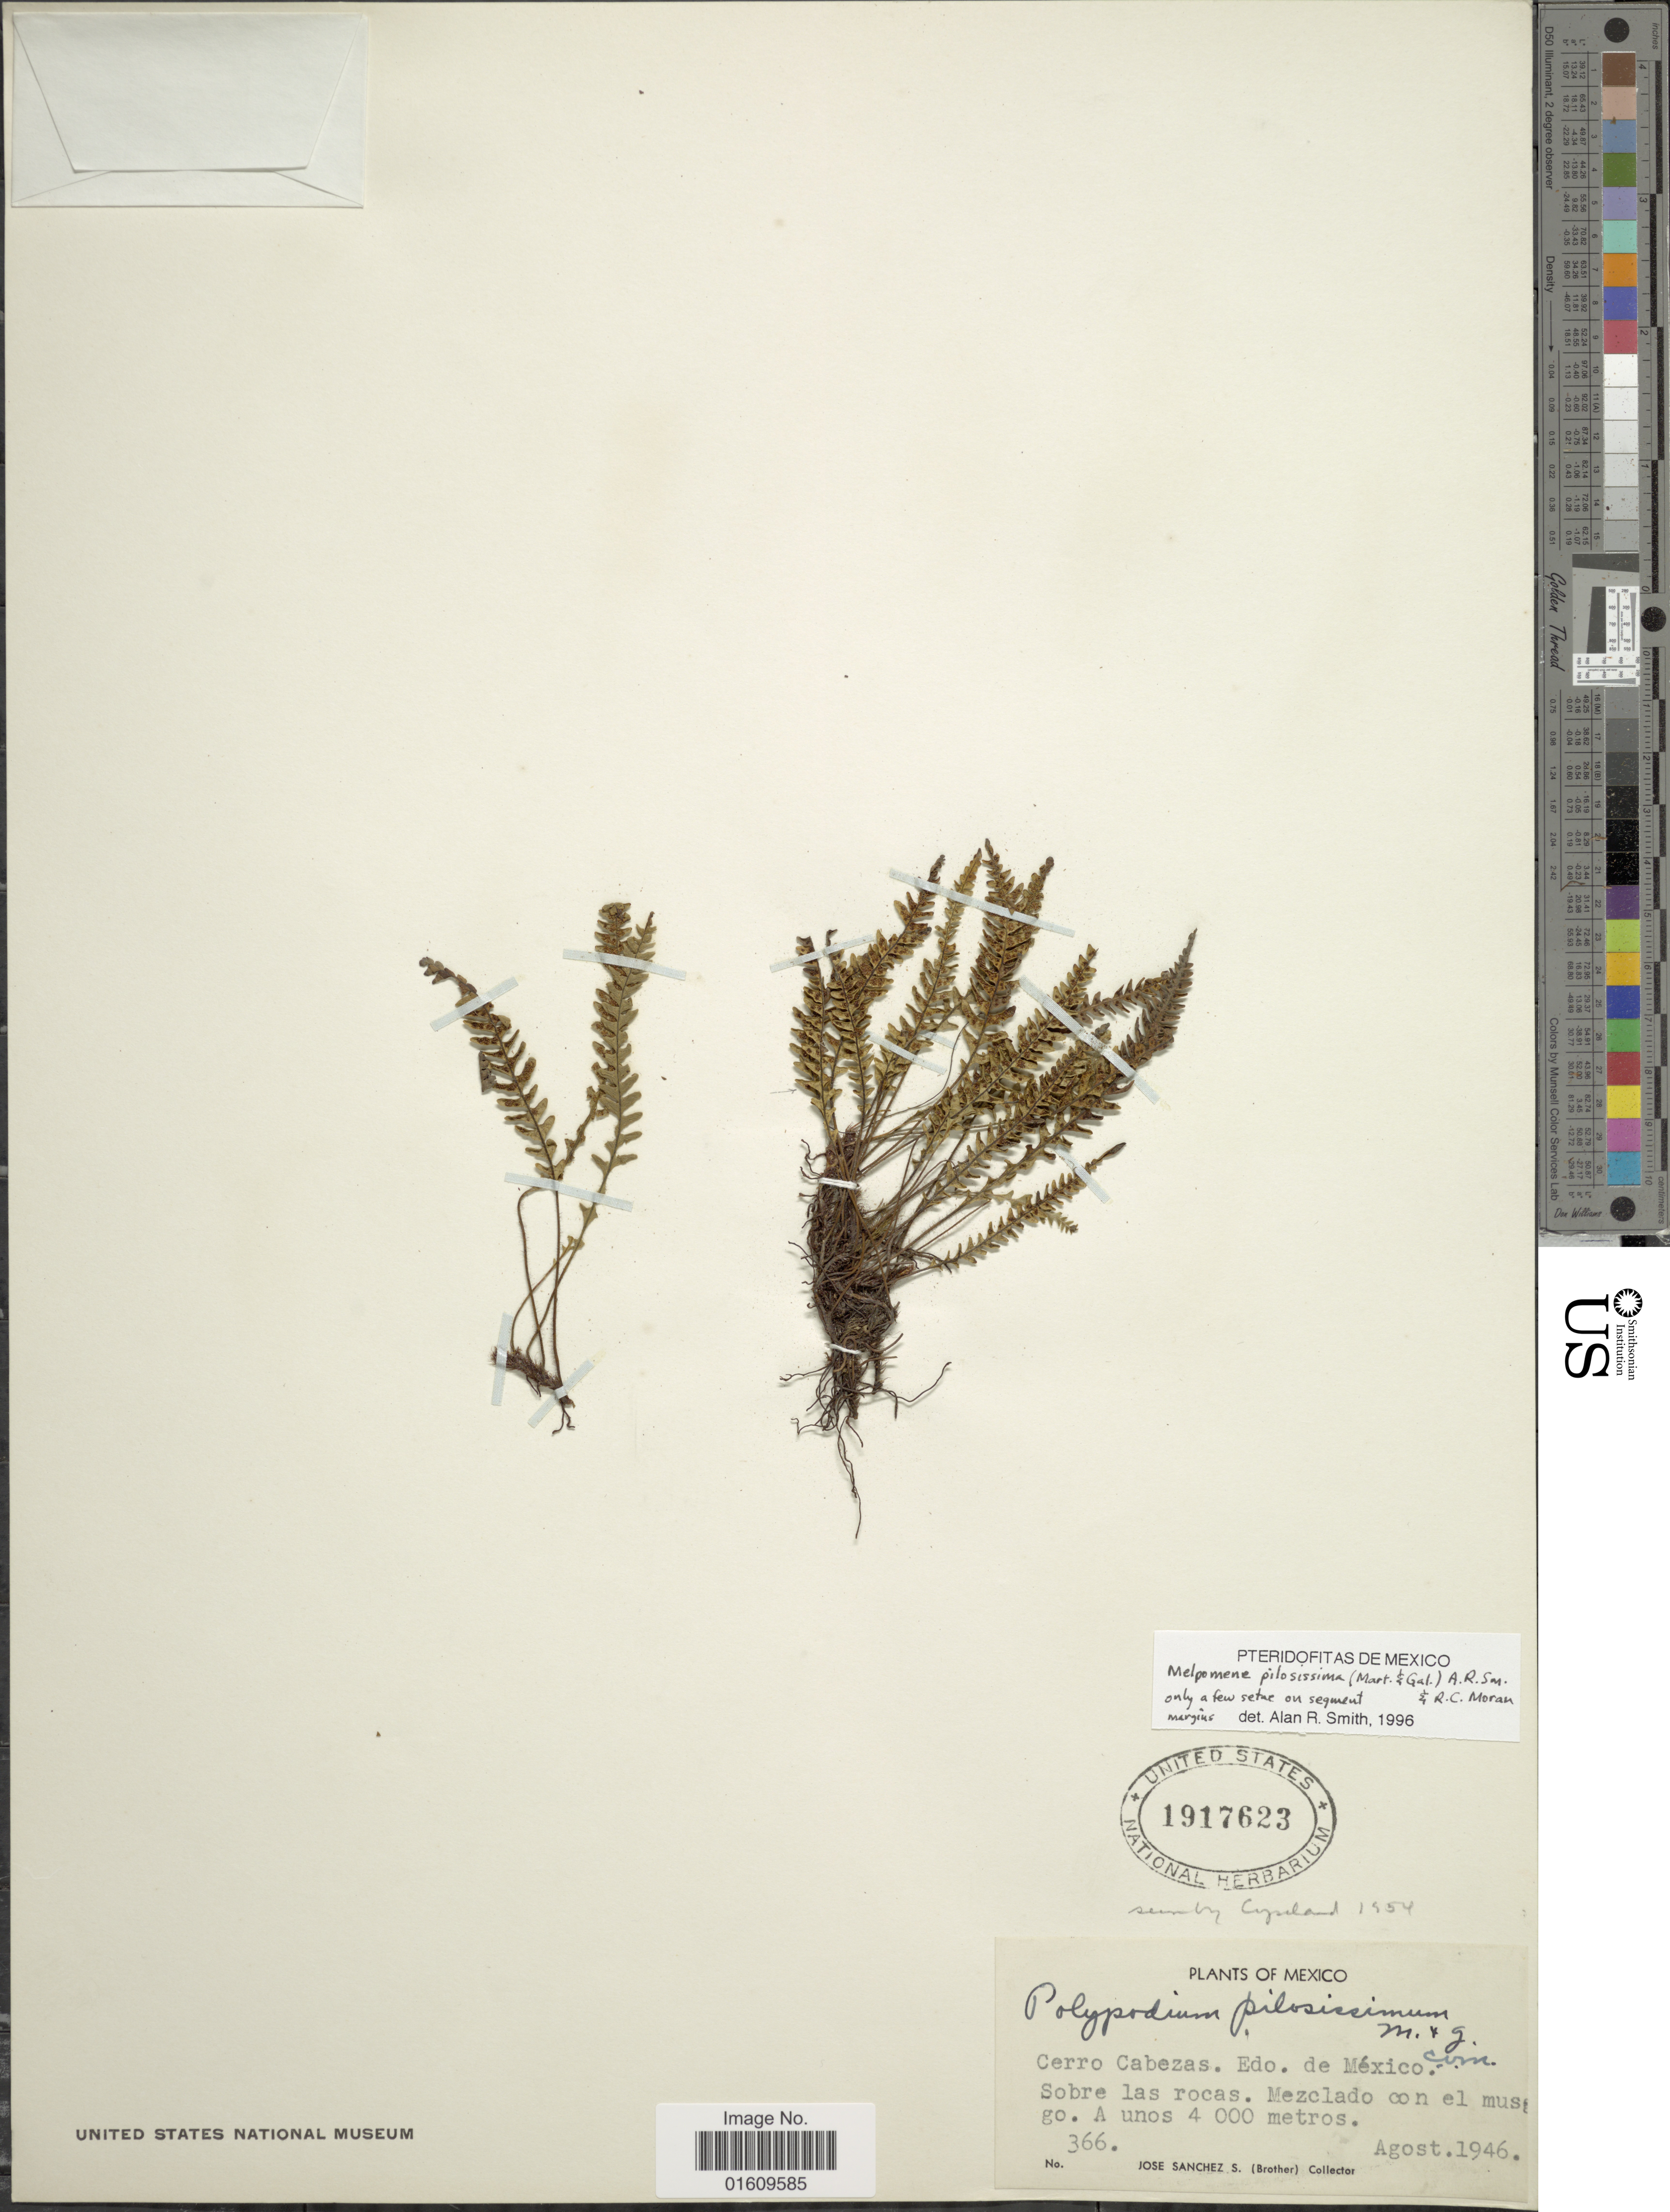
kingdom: Plantae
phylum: Tracheophyta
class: Polypodiopsida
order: Polypodiales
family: Polypodiaceae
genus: Melpomene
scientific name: Melpomene pilosissima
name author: (M. Martens & Galeotti) A.R. Sm. & R.C. Moran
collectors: J. Sanchez S.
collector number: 366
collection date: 1946-08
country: Mexico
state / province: México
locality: Cerro Cabezas, Edo. de Mexico, Sobre las rocas, mezclado con el Musgo.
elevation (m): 4000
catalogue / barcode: US 1717623